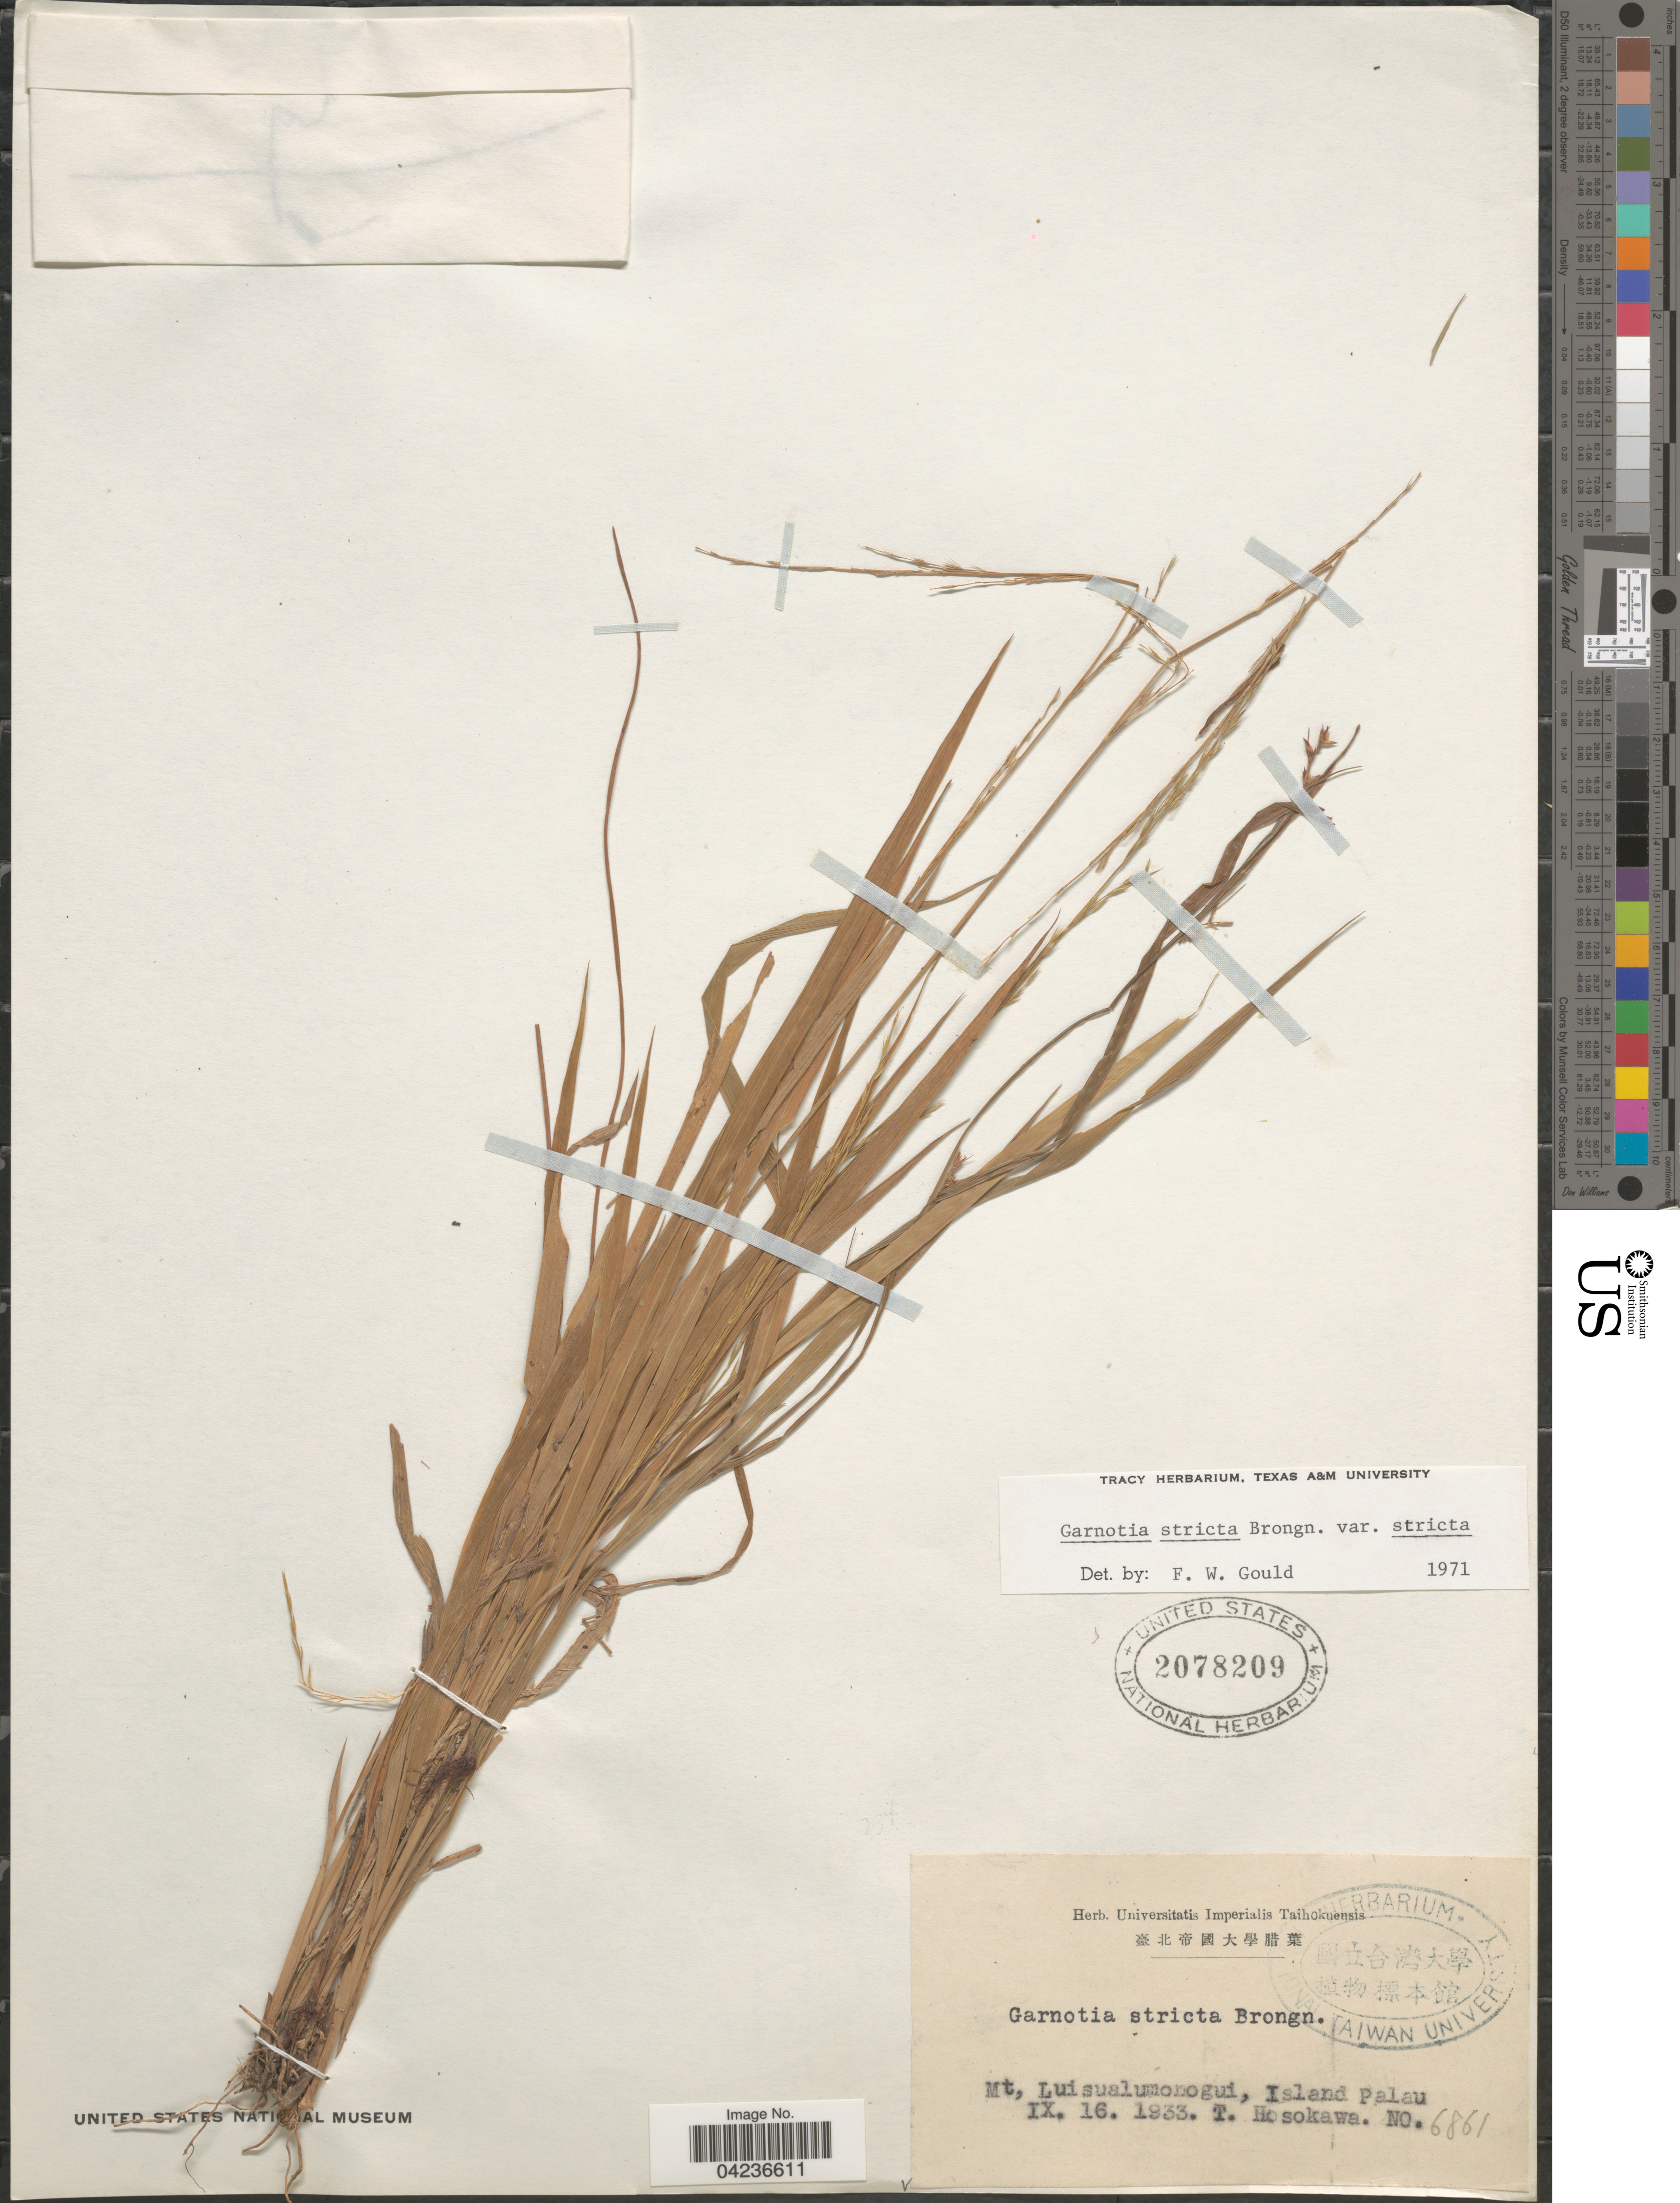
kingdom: Plantae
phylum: Tracheophyta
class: Liliopsida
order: Poales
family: Poaceae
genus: Garnotia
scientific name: Garnotia scoparia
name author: Thwaites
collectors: T. Hosokawa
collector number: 6861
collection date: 1933-09-16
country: Palau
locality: Mt. Luisualumonogui, Island Palau.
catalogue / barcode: US 2078209